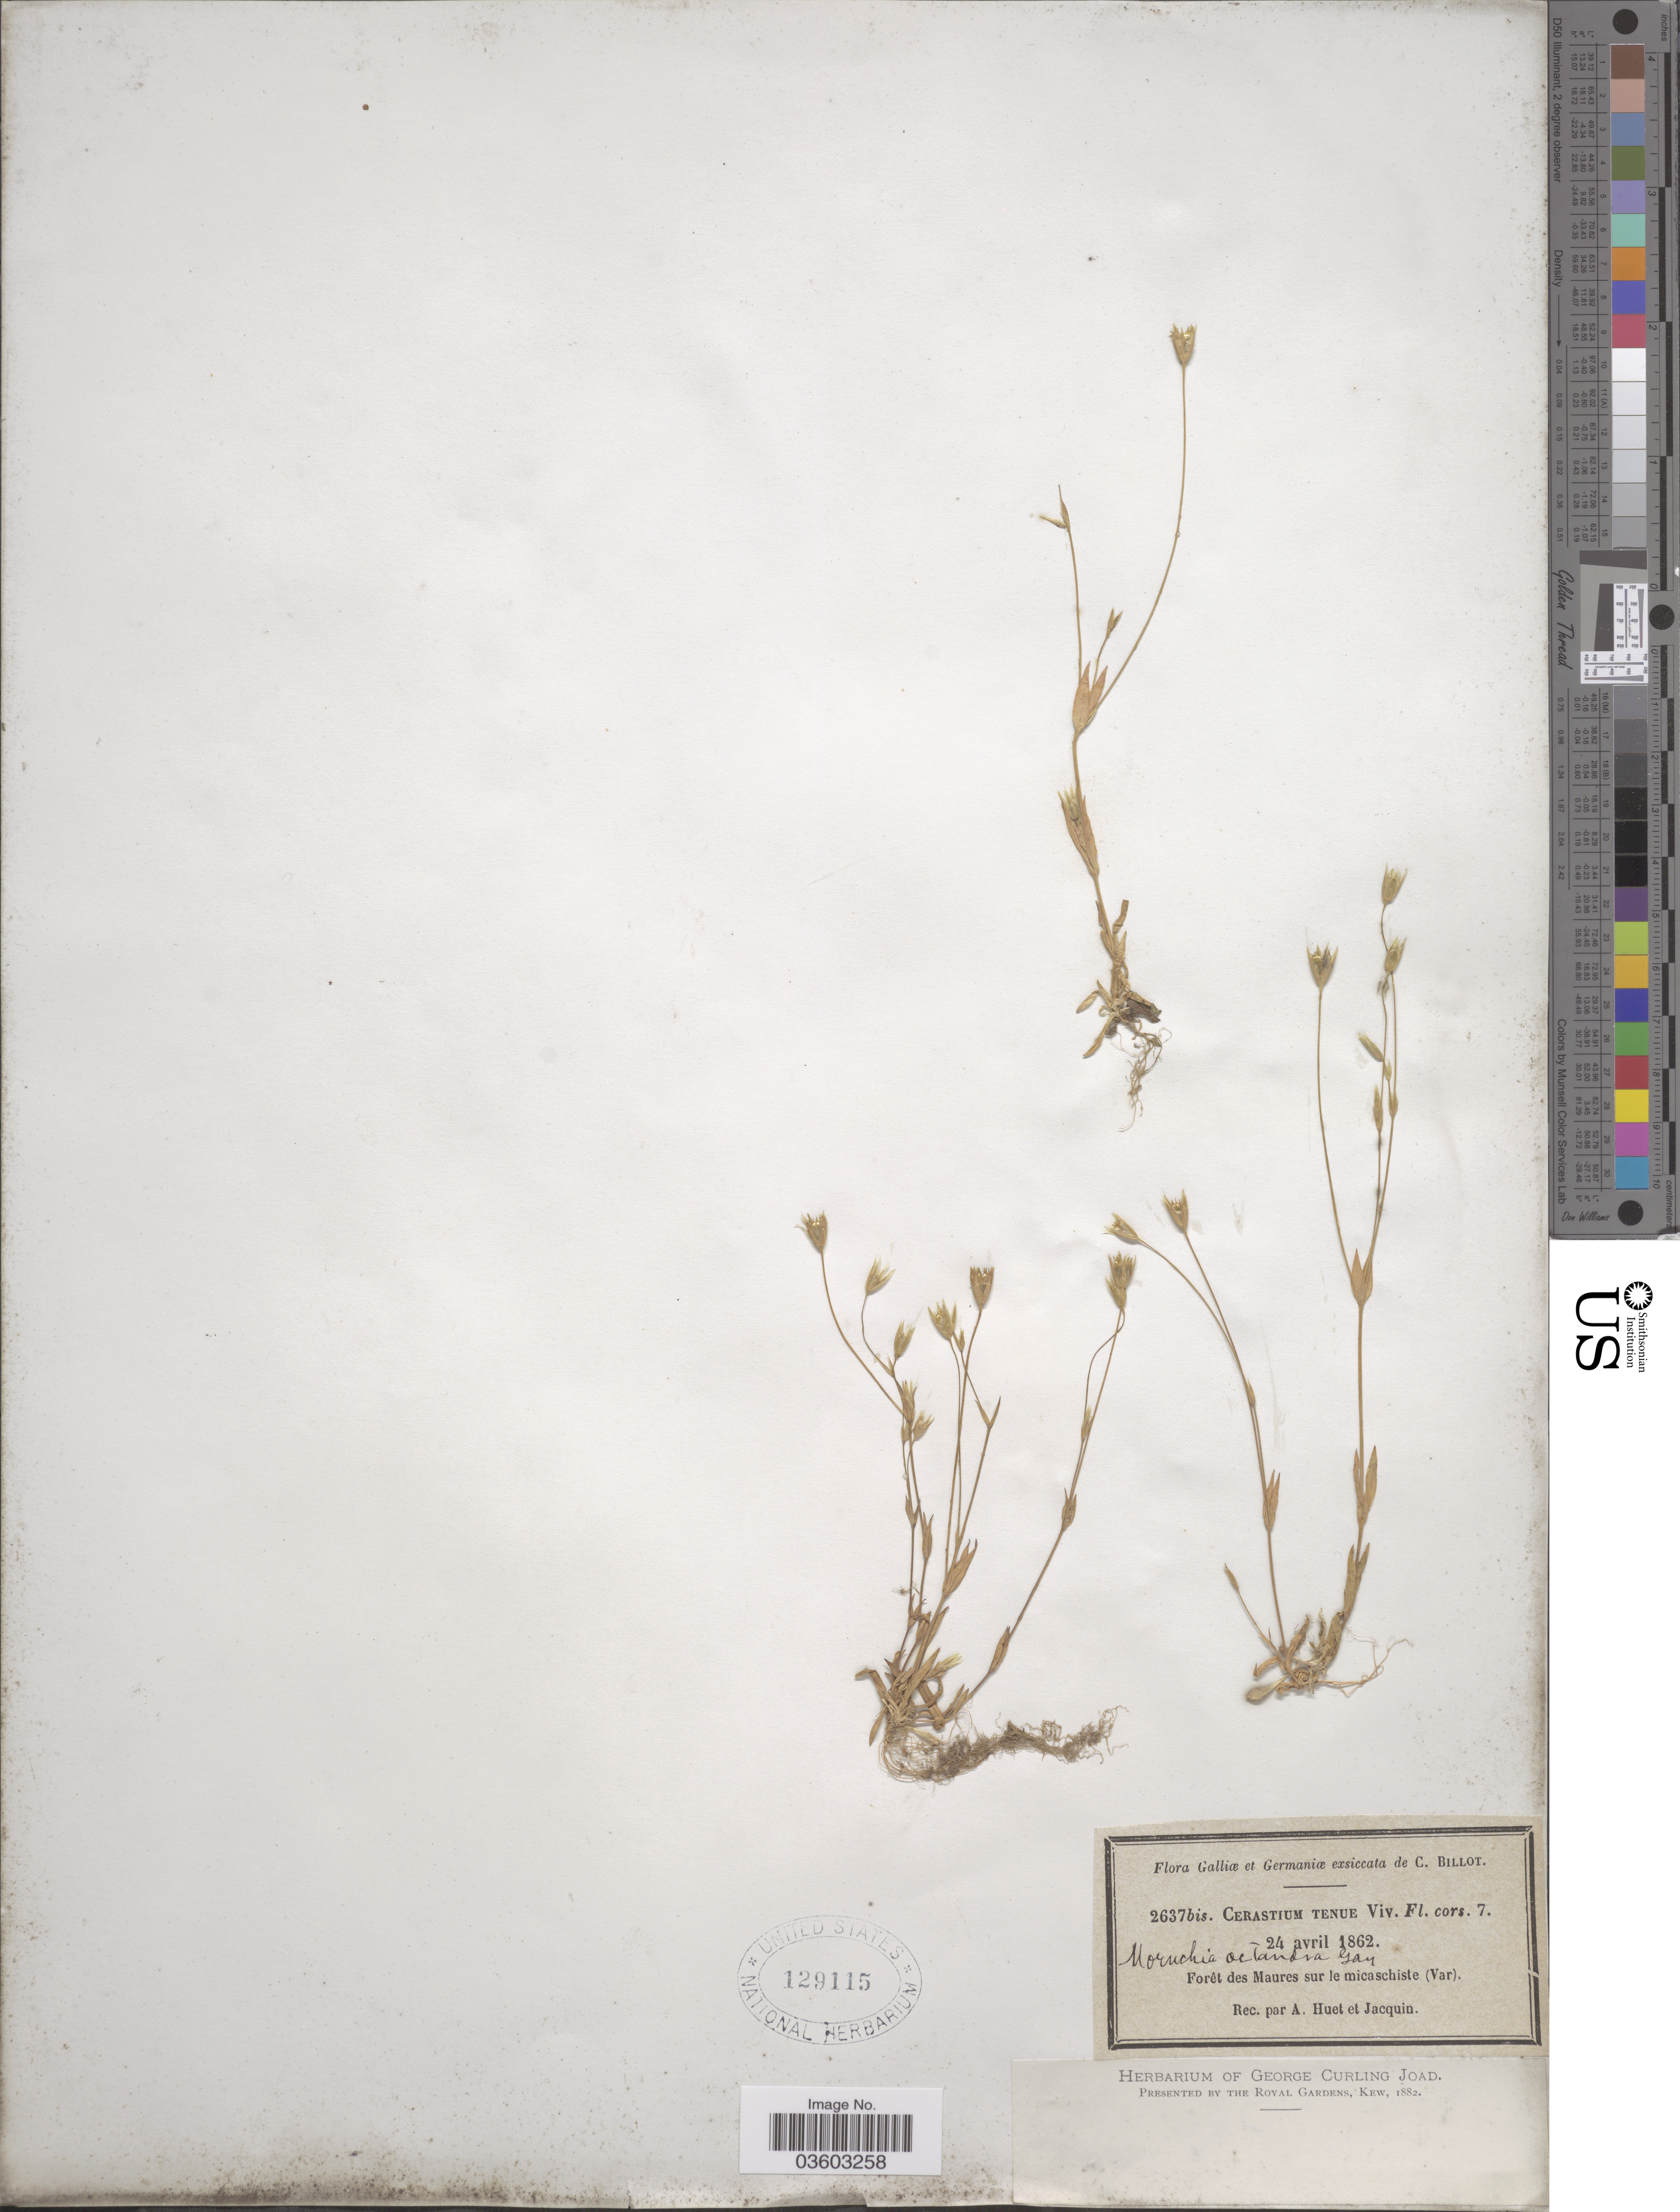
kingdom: Plantae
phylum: Tracheophyta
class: Magnoliopsida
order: Caryophyllales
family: Caryophyllaceae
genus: Cerastium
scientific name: Cerastium tenue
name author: Viv.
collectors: A. Huet & Jacquin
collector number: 2637bis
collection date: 1862-04-24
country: France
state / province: Provence-Alpes-Côte d'Azur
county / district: Var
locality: Galliæ et Germaniæ. Forêt des Maures sur le micaschiste (Var).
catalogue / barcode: US 129115